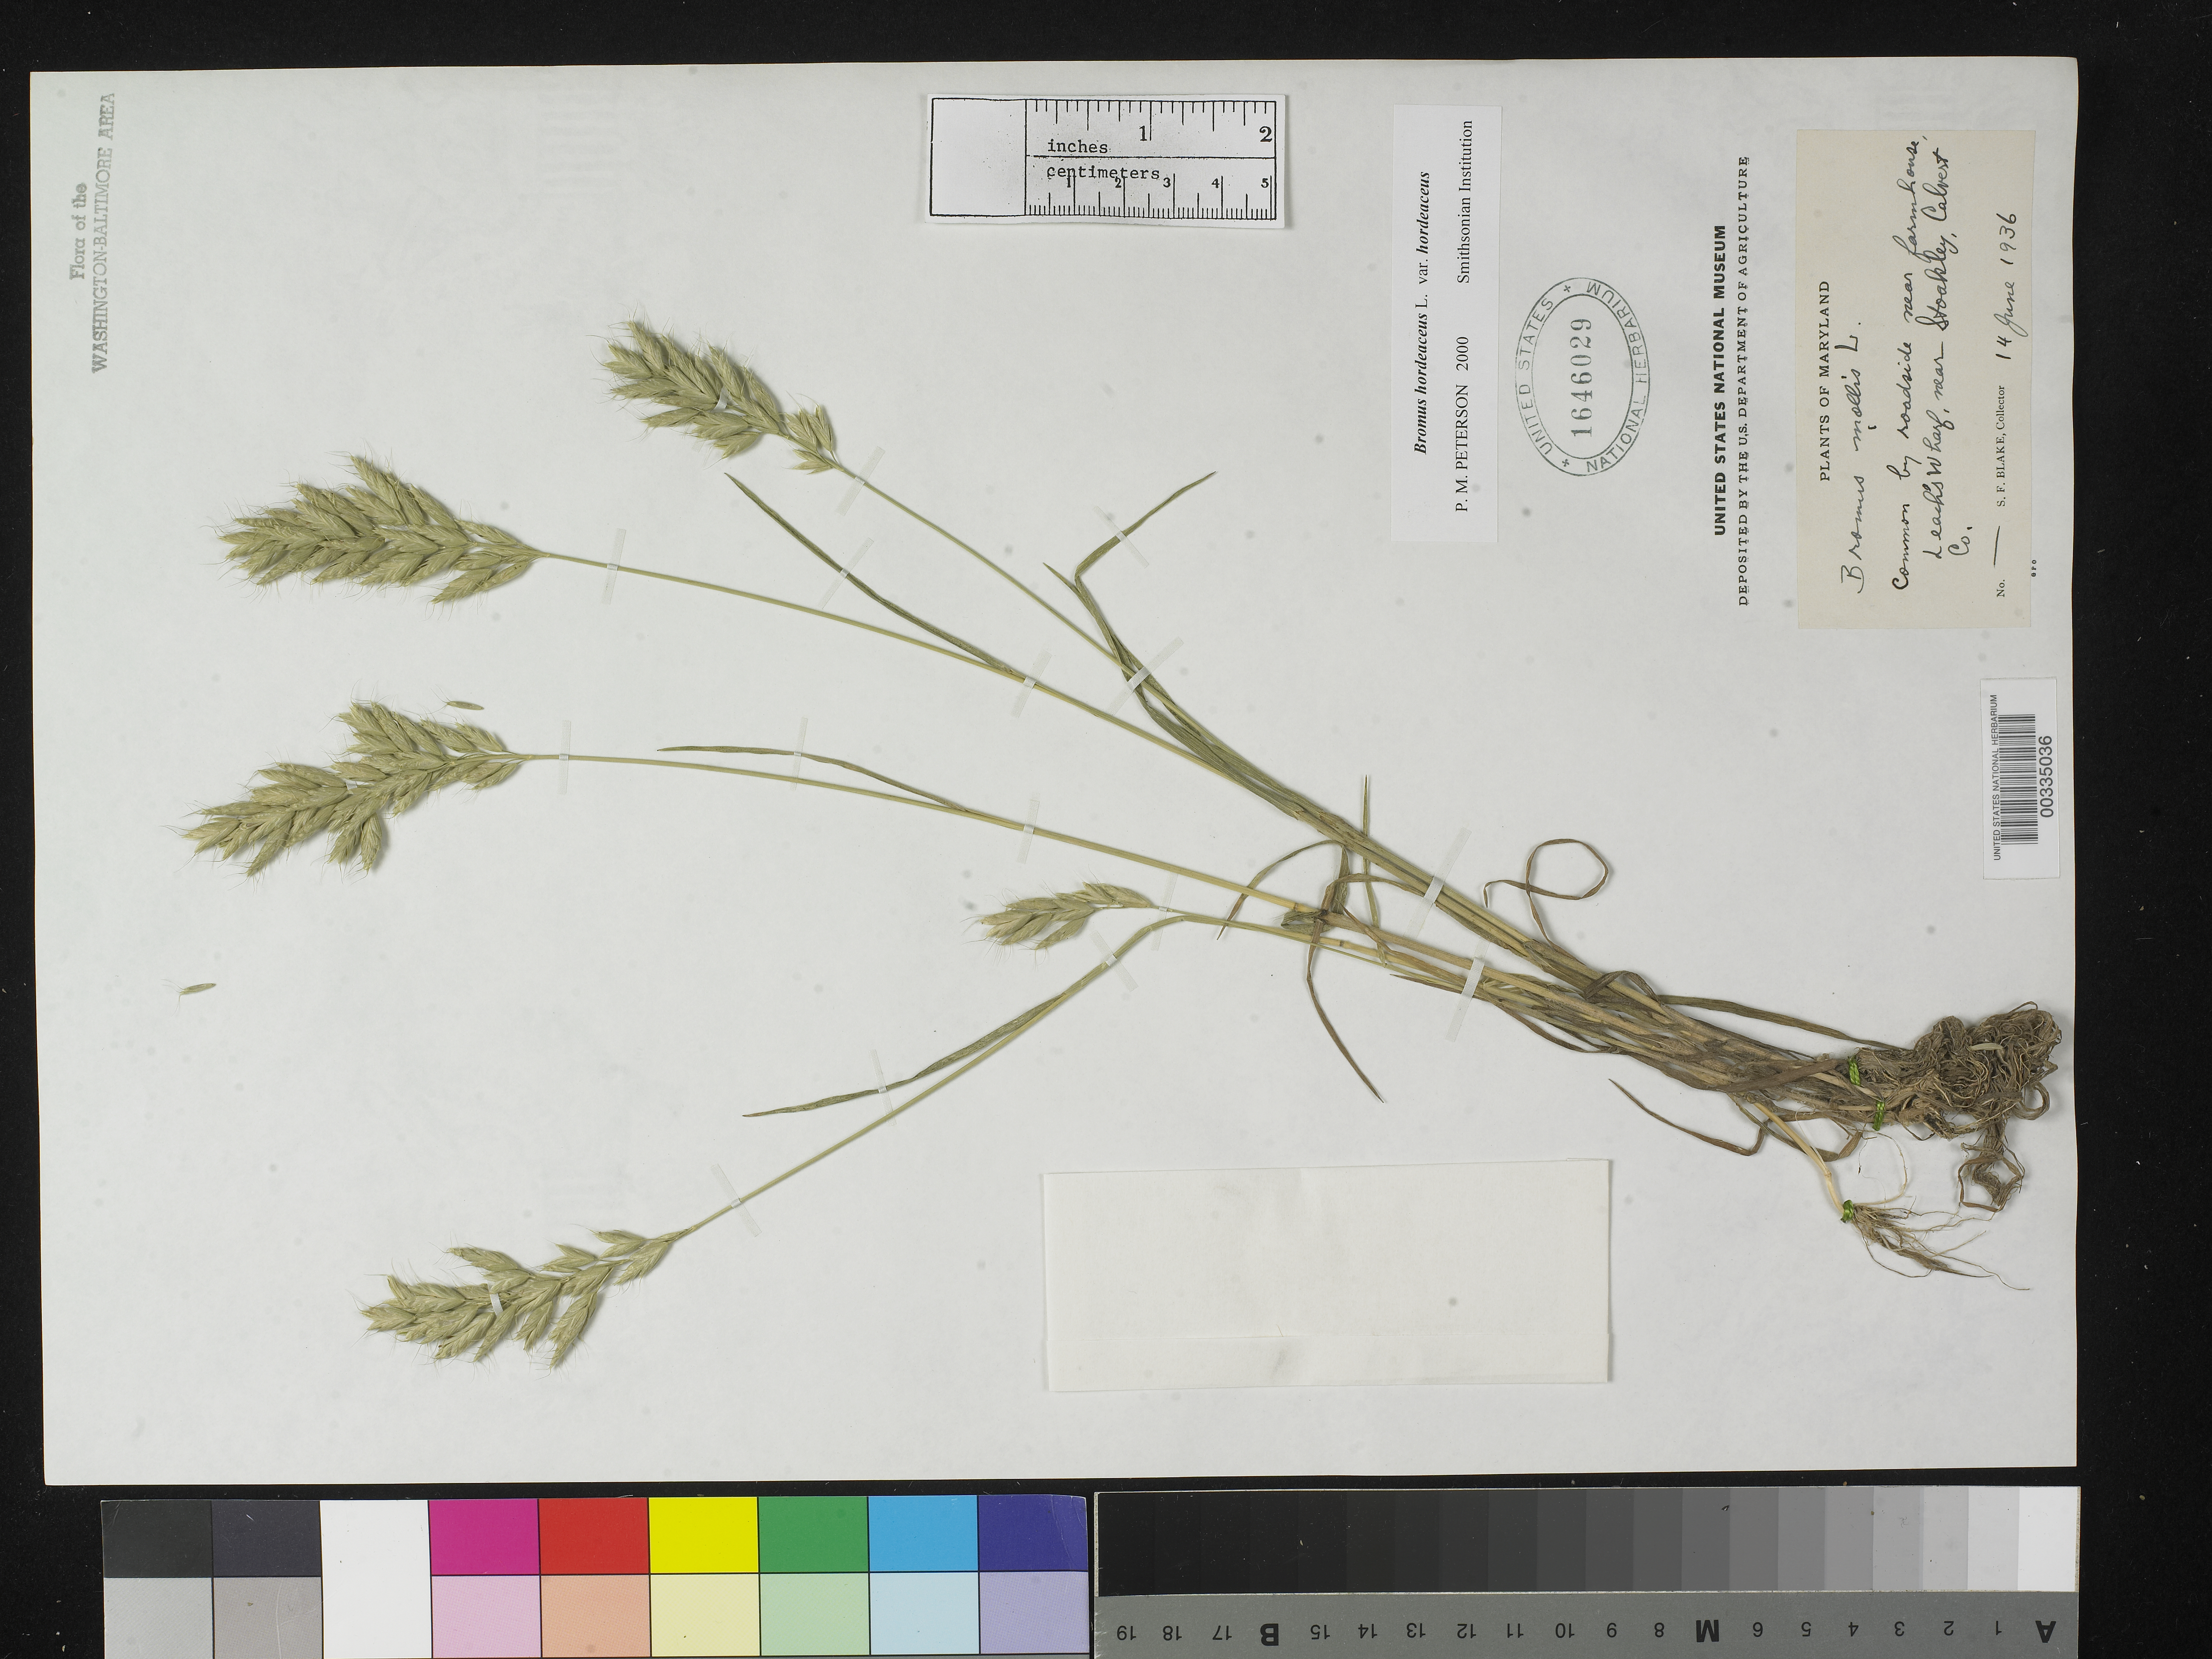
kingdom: Plantae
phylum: Tracheophyta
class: Liliopsida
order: Poales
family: Poaceae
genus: Bromus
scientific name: Bromus hordeaceus var. hordeaceus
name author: L.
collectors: S. Blake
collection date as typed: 14 Jun 1936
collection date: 1936-06-14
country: United States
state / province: Maryland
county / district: Calvert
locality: Leachs Wharf, near Stoakley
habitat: By roadside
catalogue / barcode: US 1646029